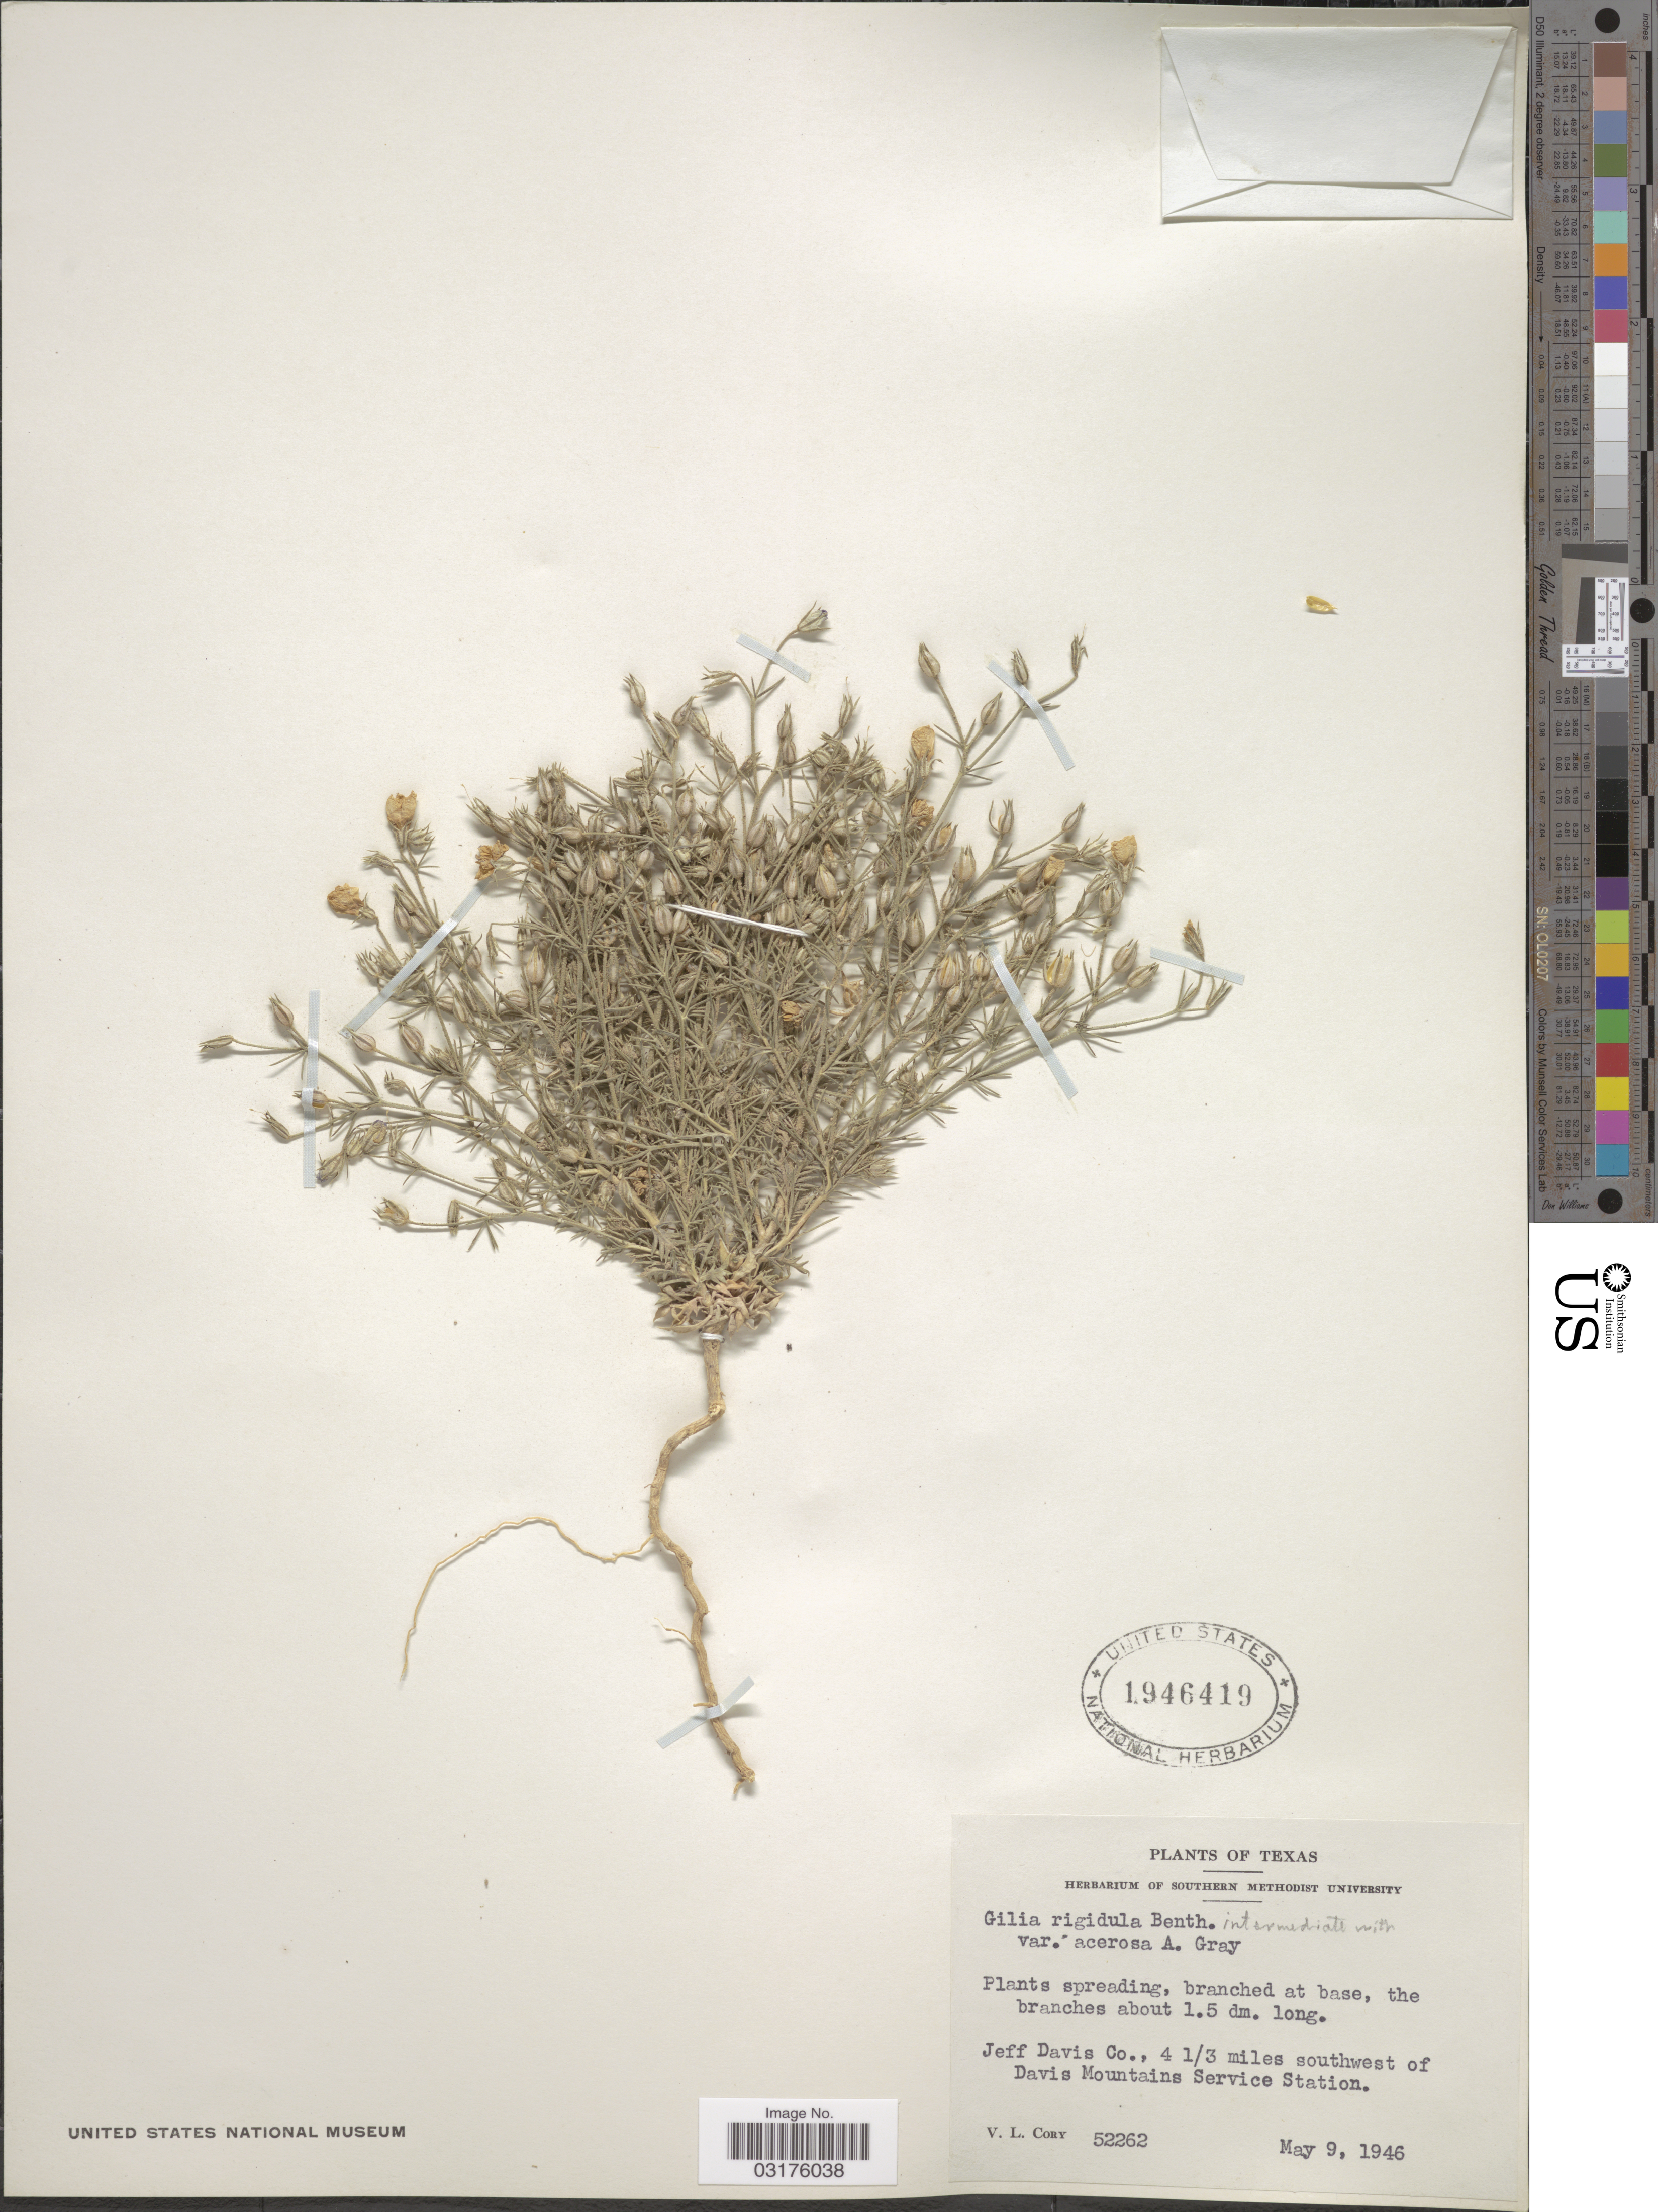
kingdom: Plantae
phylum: Tracheophyta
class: Magnoliopsida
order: Ericales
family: Polemoniaceae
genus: Giliastrum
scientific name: Giliastrum rigidulum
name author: (Benth.) Rydb.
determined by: Strong, Mark T., (BOT), Smithsonian Institution - National Museum of Natural History (UNITED STATES)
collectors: V. Cory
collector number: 52262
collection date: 1946-05-09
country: United States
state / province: Texas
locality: Jeff Davis Co., 4 1/3 miles southwest of Davis Mountains Service Station.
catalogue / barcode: US 1946419